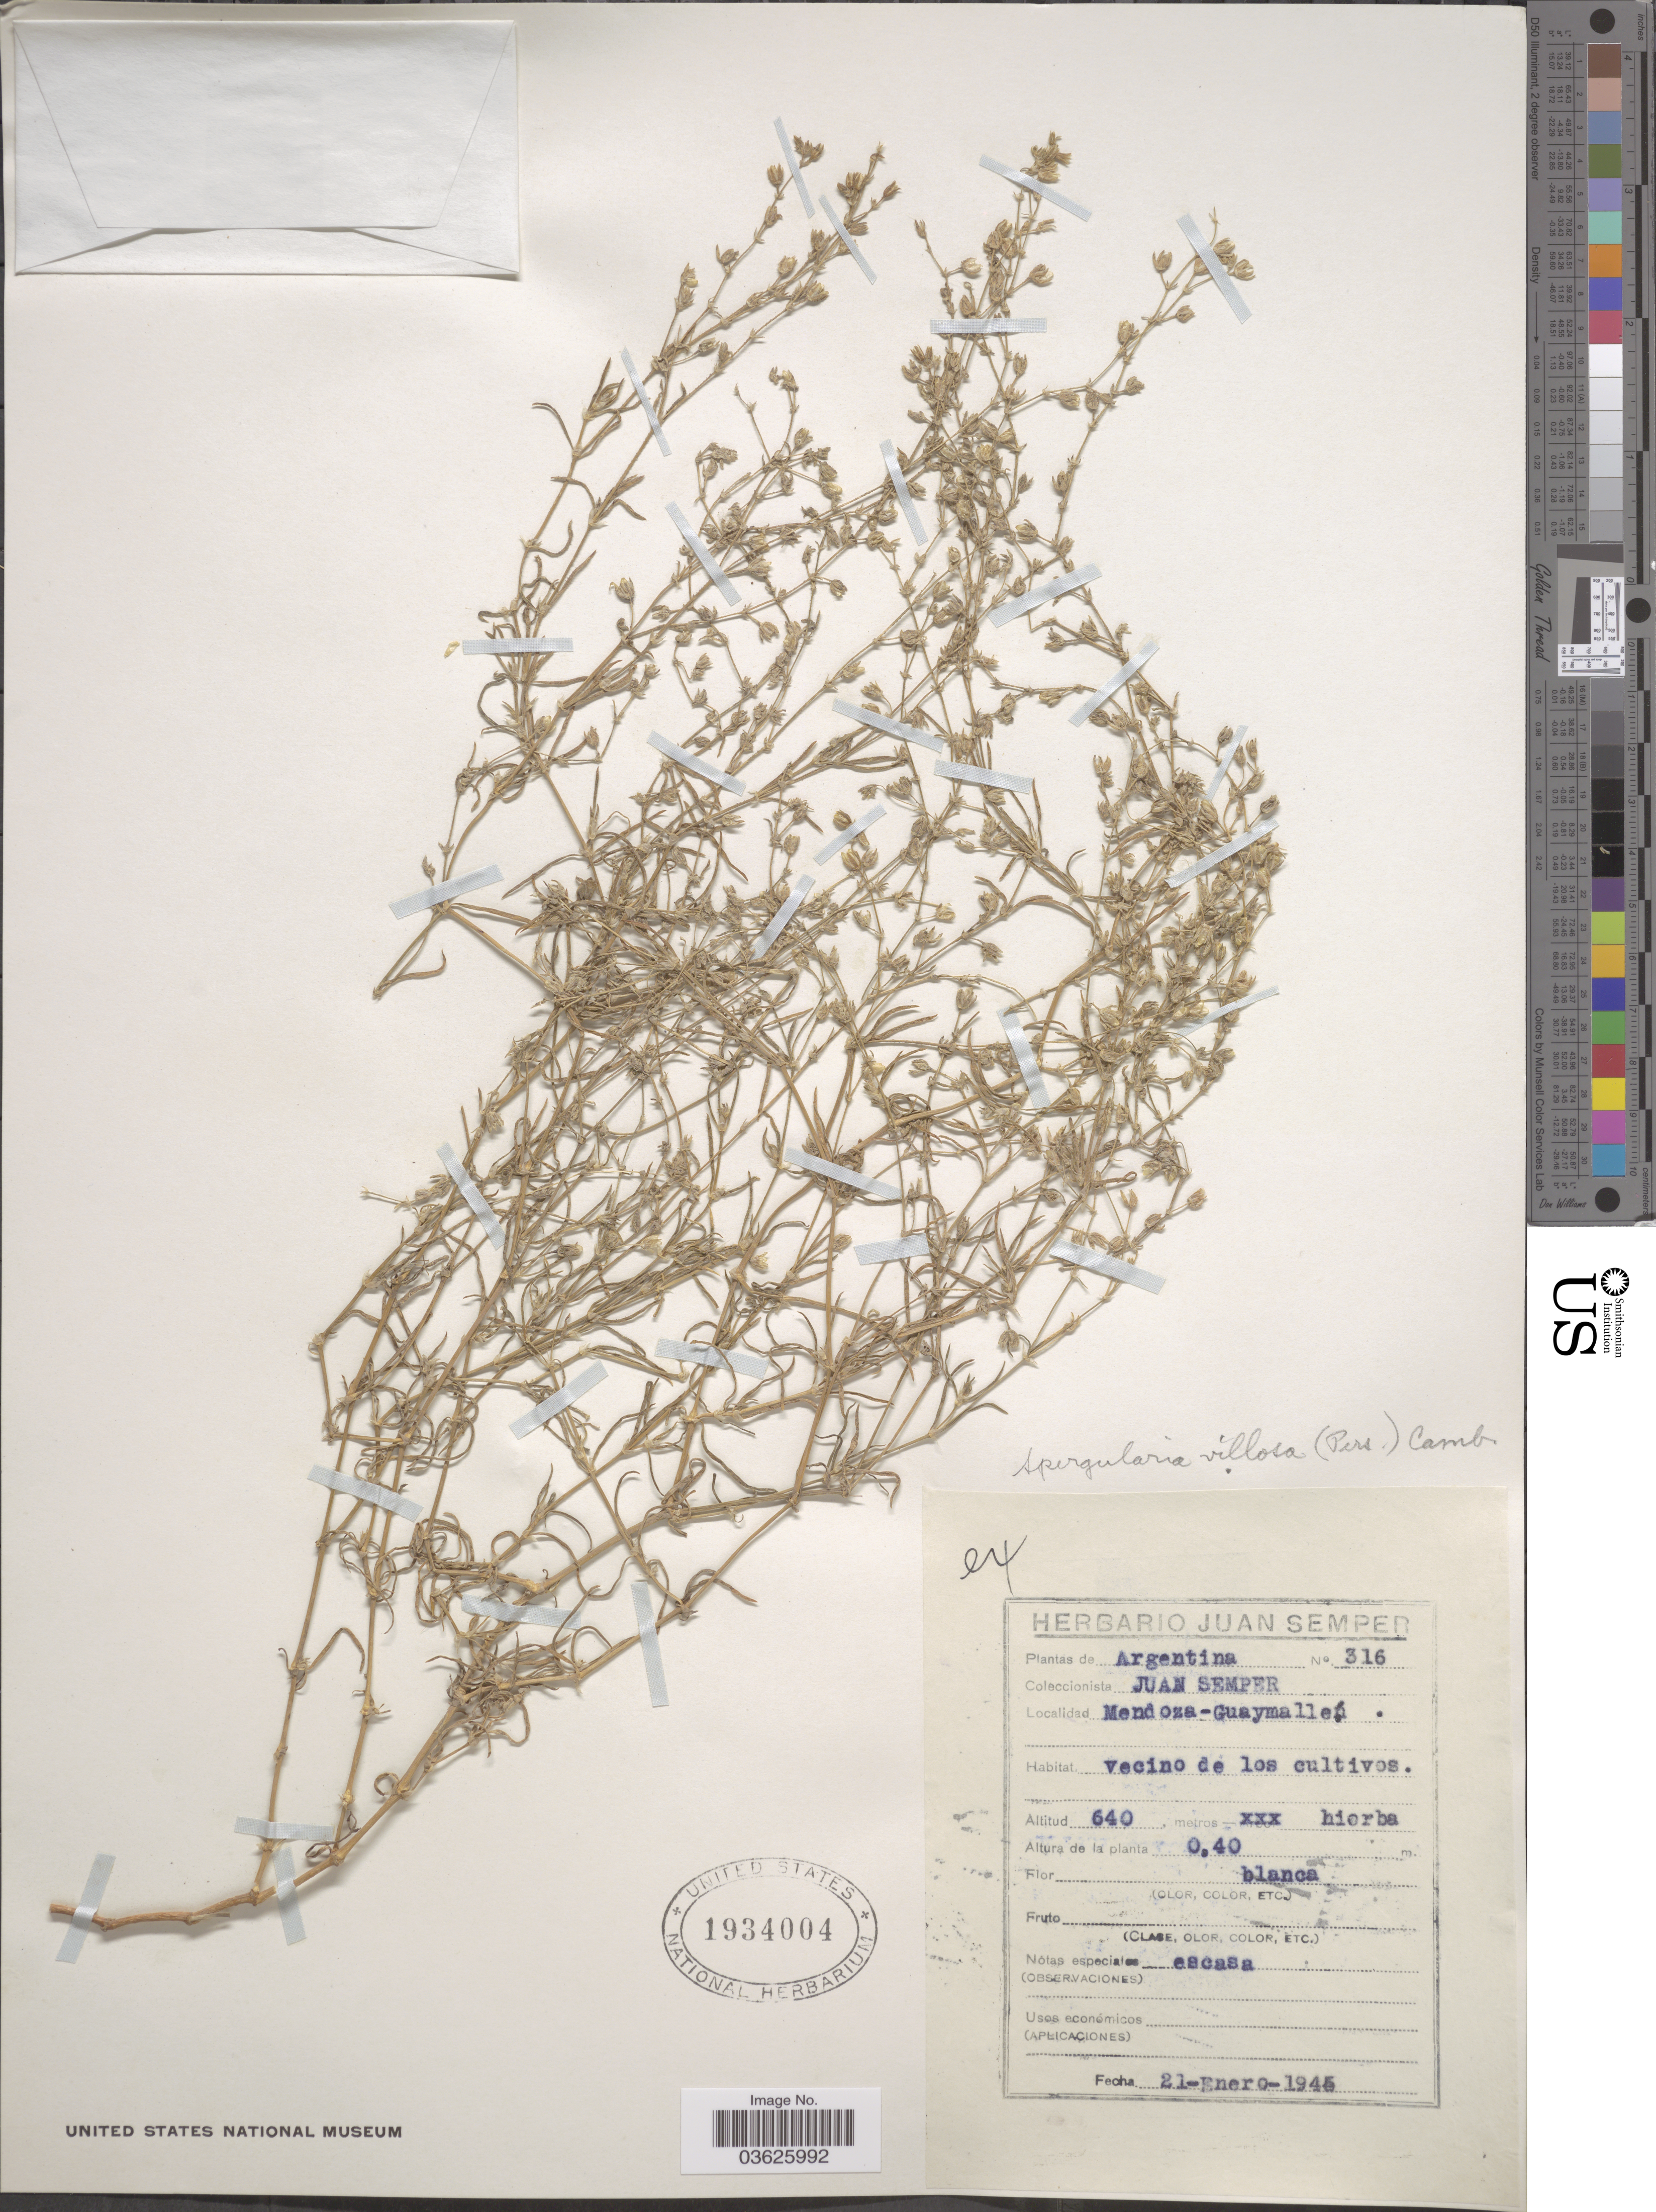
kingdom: Plantae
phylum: Tracheophyta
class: Magnoliopsida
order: Caryophyllales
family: Caryophyllaceae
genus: Spergularia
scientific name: Spergularia villosa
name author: (Pers.) Cambess.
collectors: J. Semper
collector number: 316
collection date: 1945-01-21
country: Argentina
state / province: Mendoza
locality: Guaymallén.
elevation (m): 640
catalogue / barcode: US 1934004